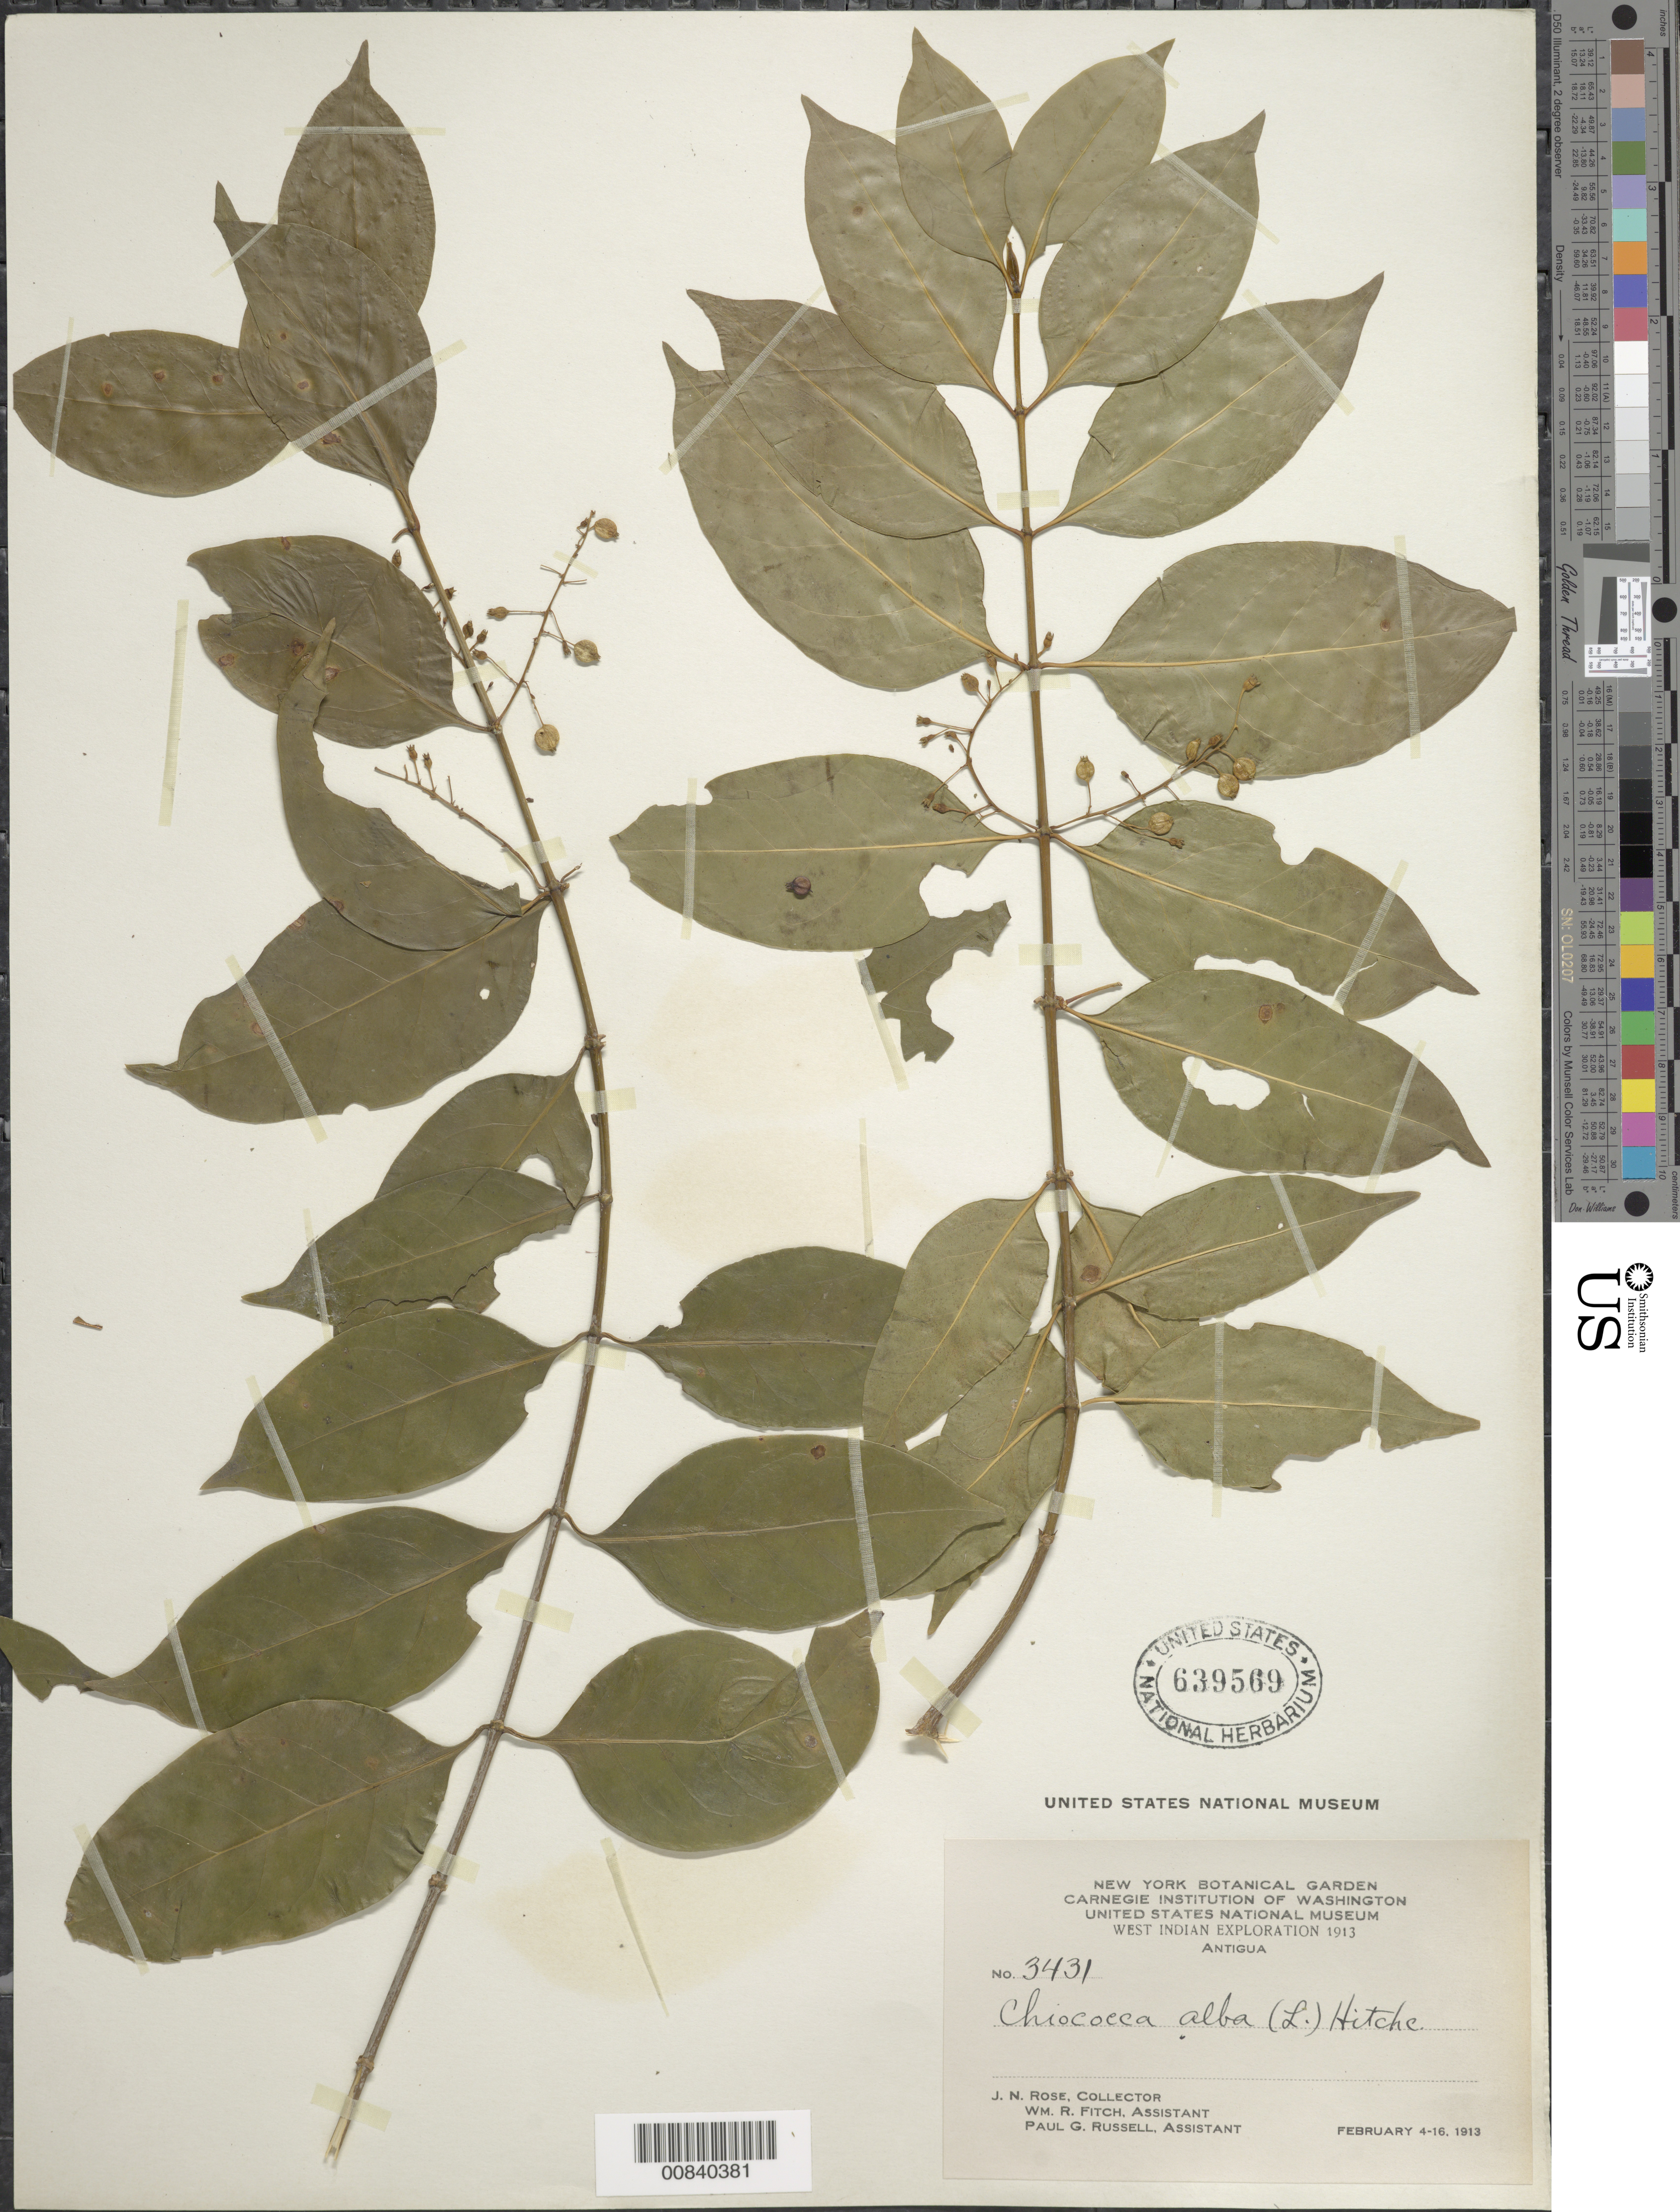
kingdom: Plantae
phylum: Tracheophyta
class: Magnoliopsida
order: Gentianales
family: Rubiaceae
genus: Chiococca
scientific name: Chiococca alba subsp. alba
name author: (L.) Hitchc.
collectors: J. N. Rose, W. R. Fitch & P. G. Russell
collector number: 3431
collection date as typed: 04 Feb 1913 to 16 Feb 1913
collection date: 1913-02-04/1913-02-16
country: Antigua and Barbuda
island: Leeward Is.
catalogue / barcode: US 639569